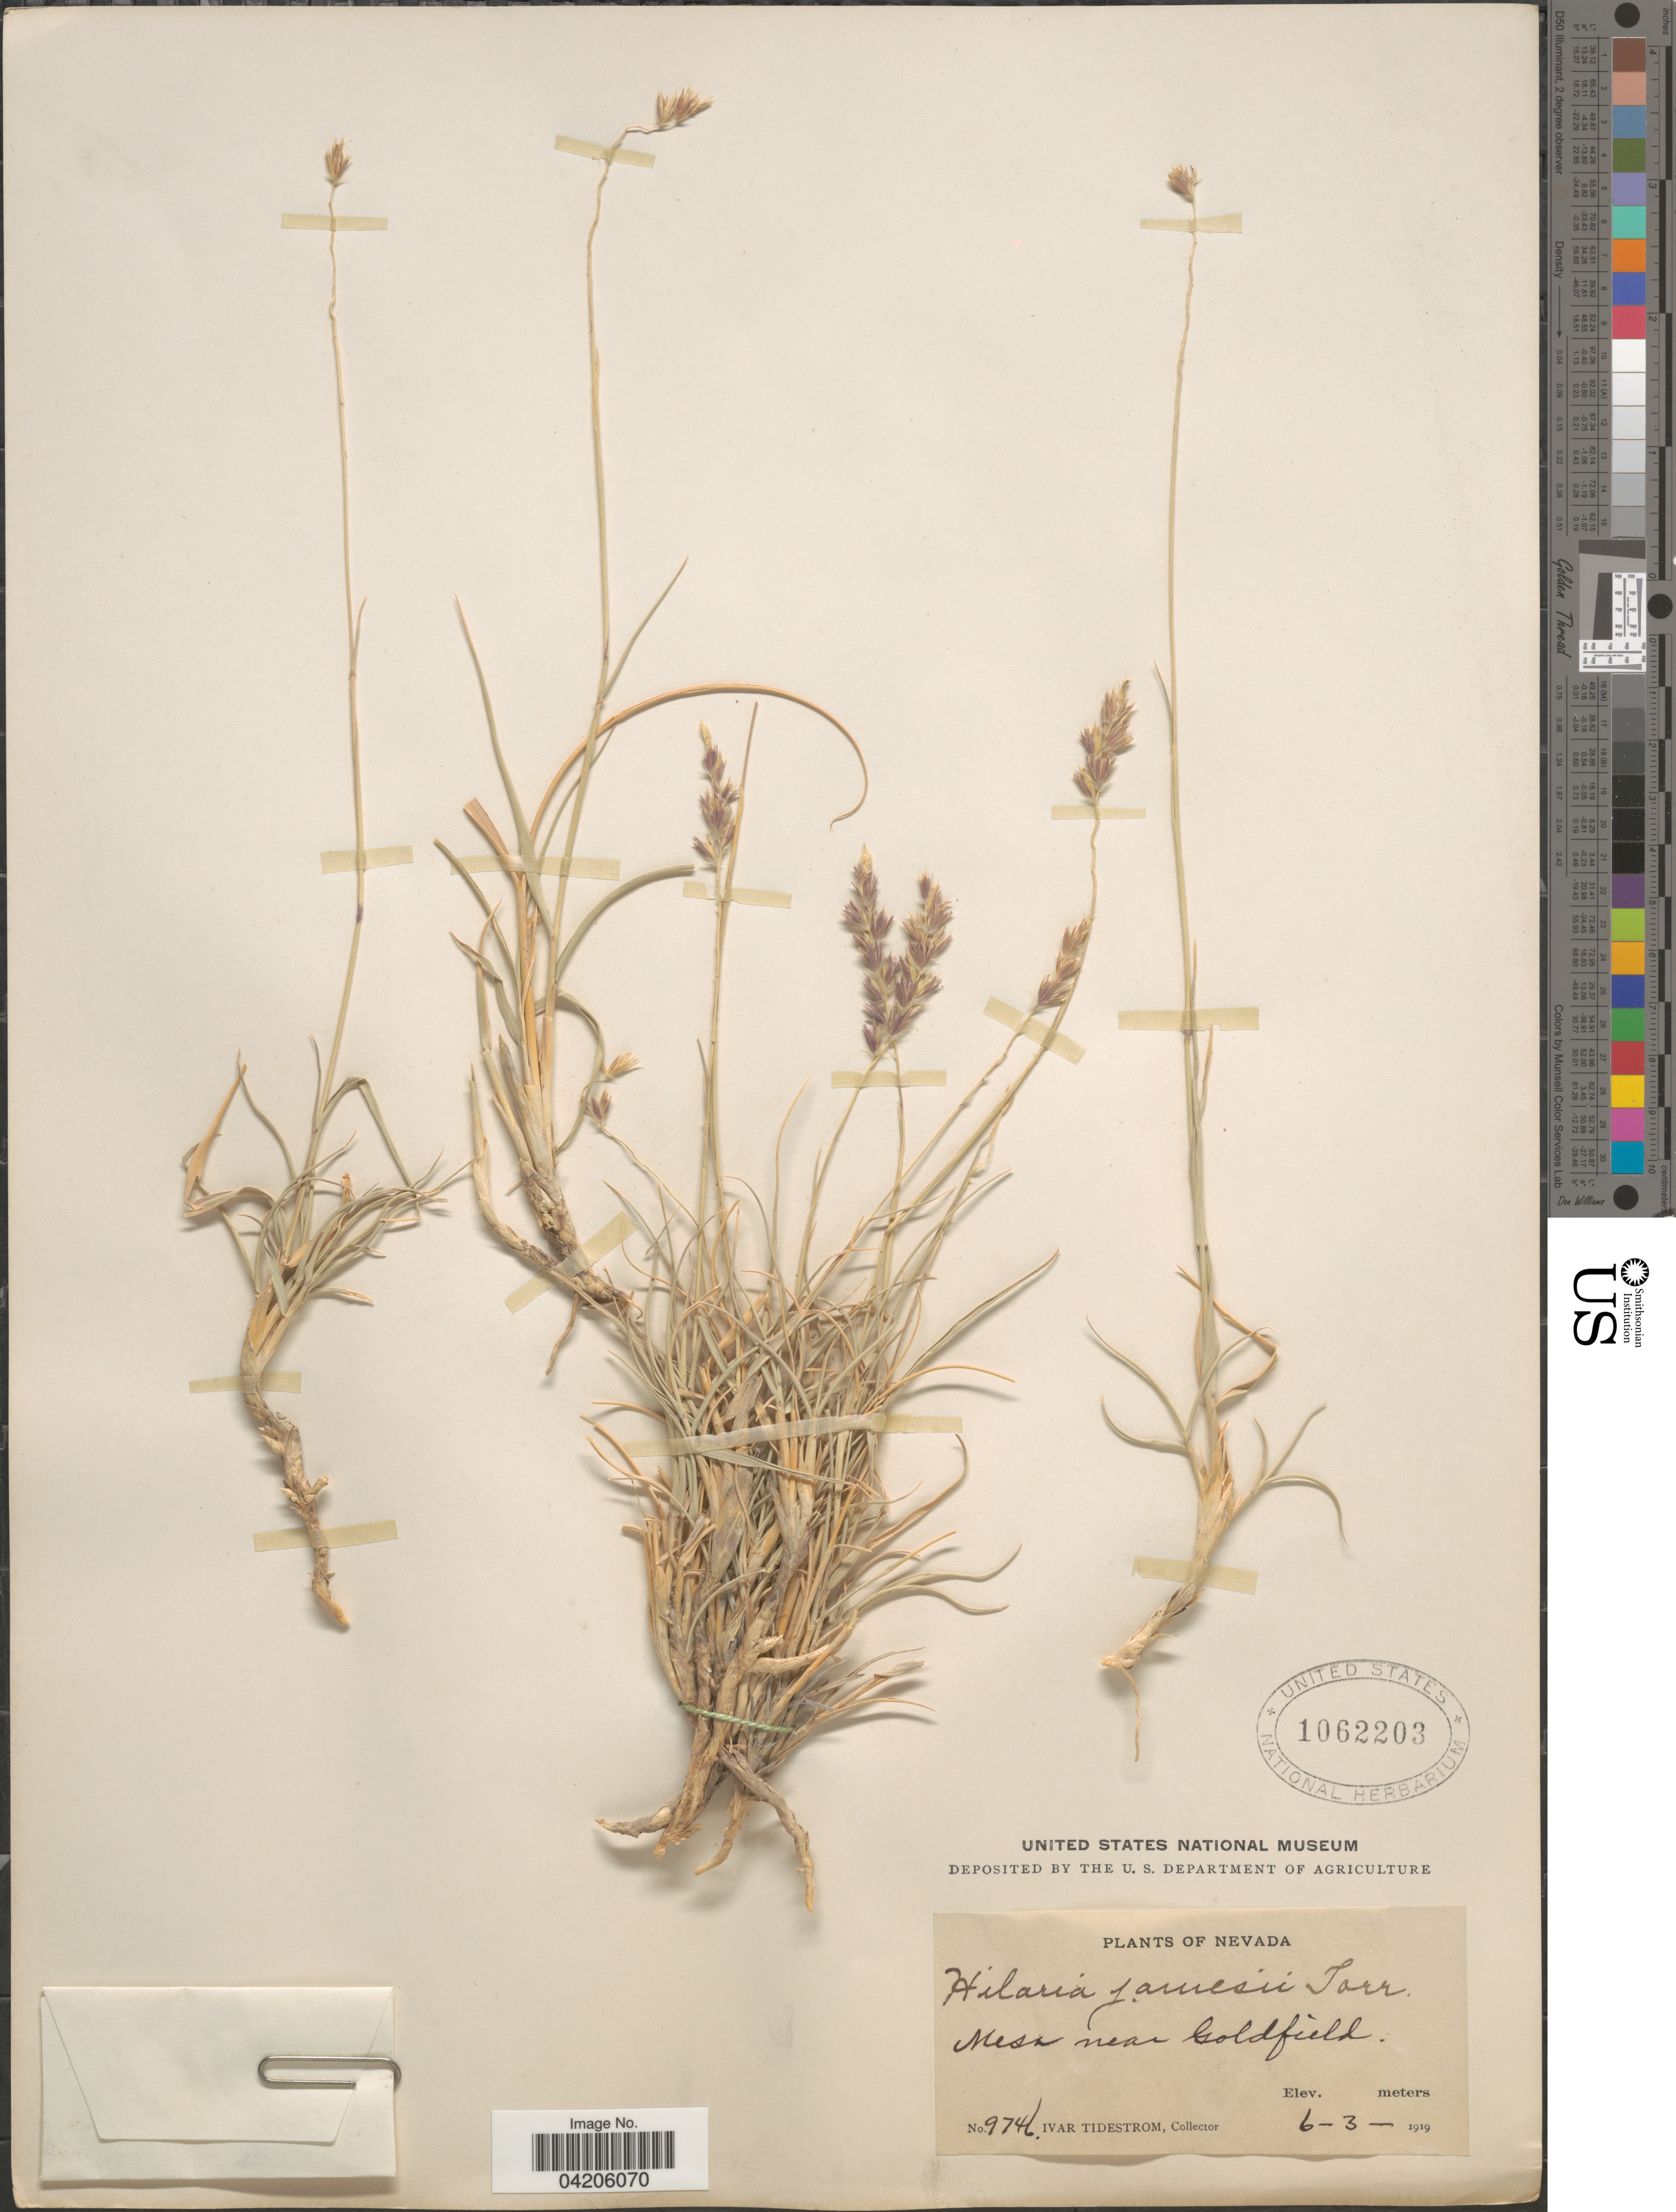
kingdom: Plantae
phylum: Tracheophyta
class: Liliopsida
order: Poales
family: Poaceae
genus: Hilaria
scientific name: Hilaria jamesii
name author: (Torr.) Benth.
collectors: I. F. Tidestrom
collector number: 9746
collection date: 1919-06-03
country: United States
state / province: Nevada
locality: Mesa near Goldfield.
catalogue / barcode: US 1062203